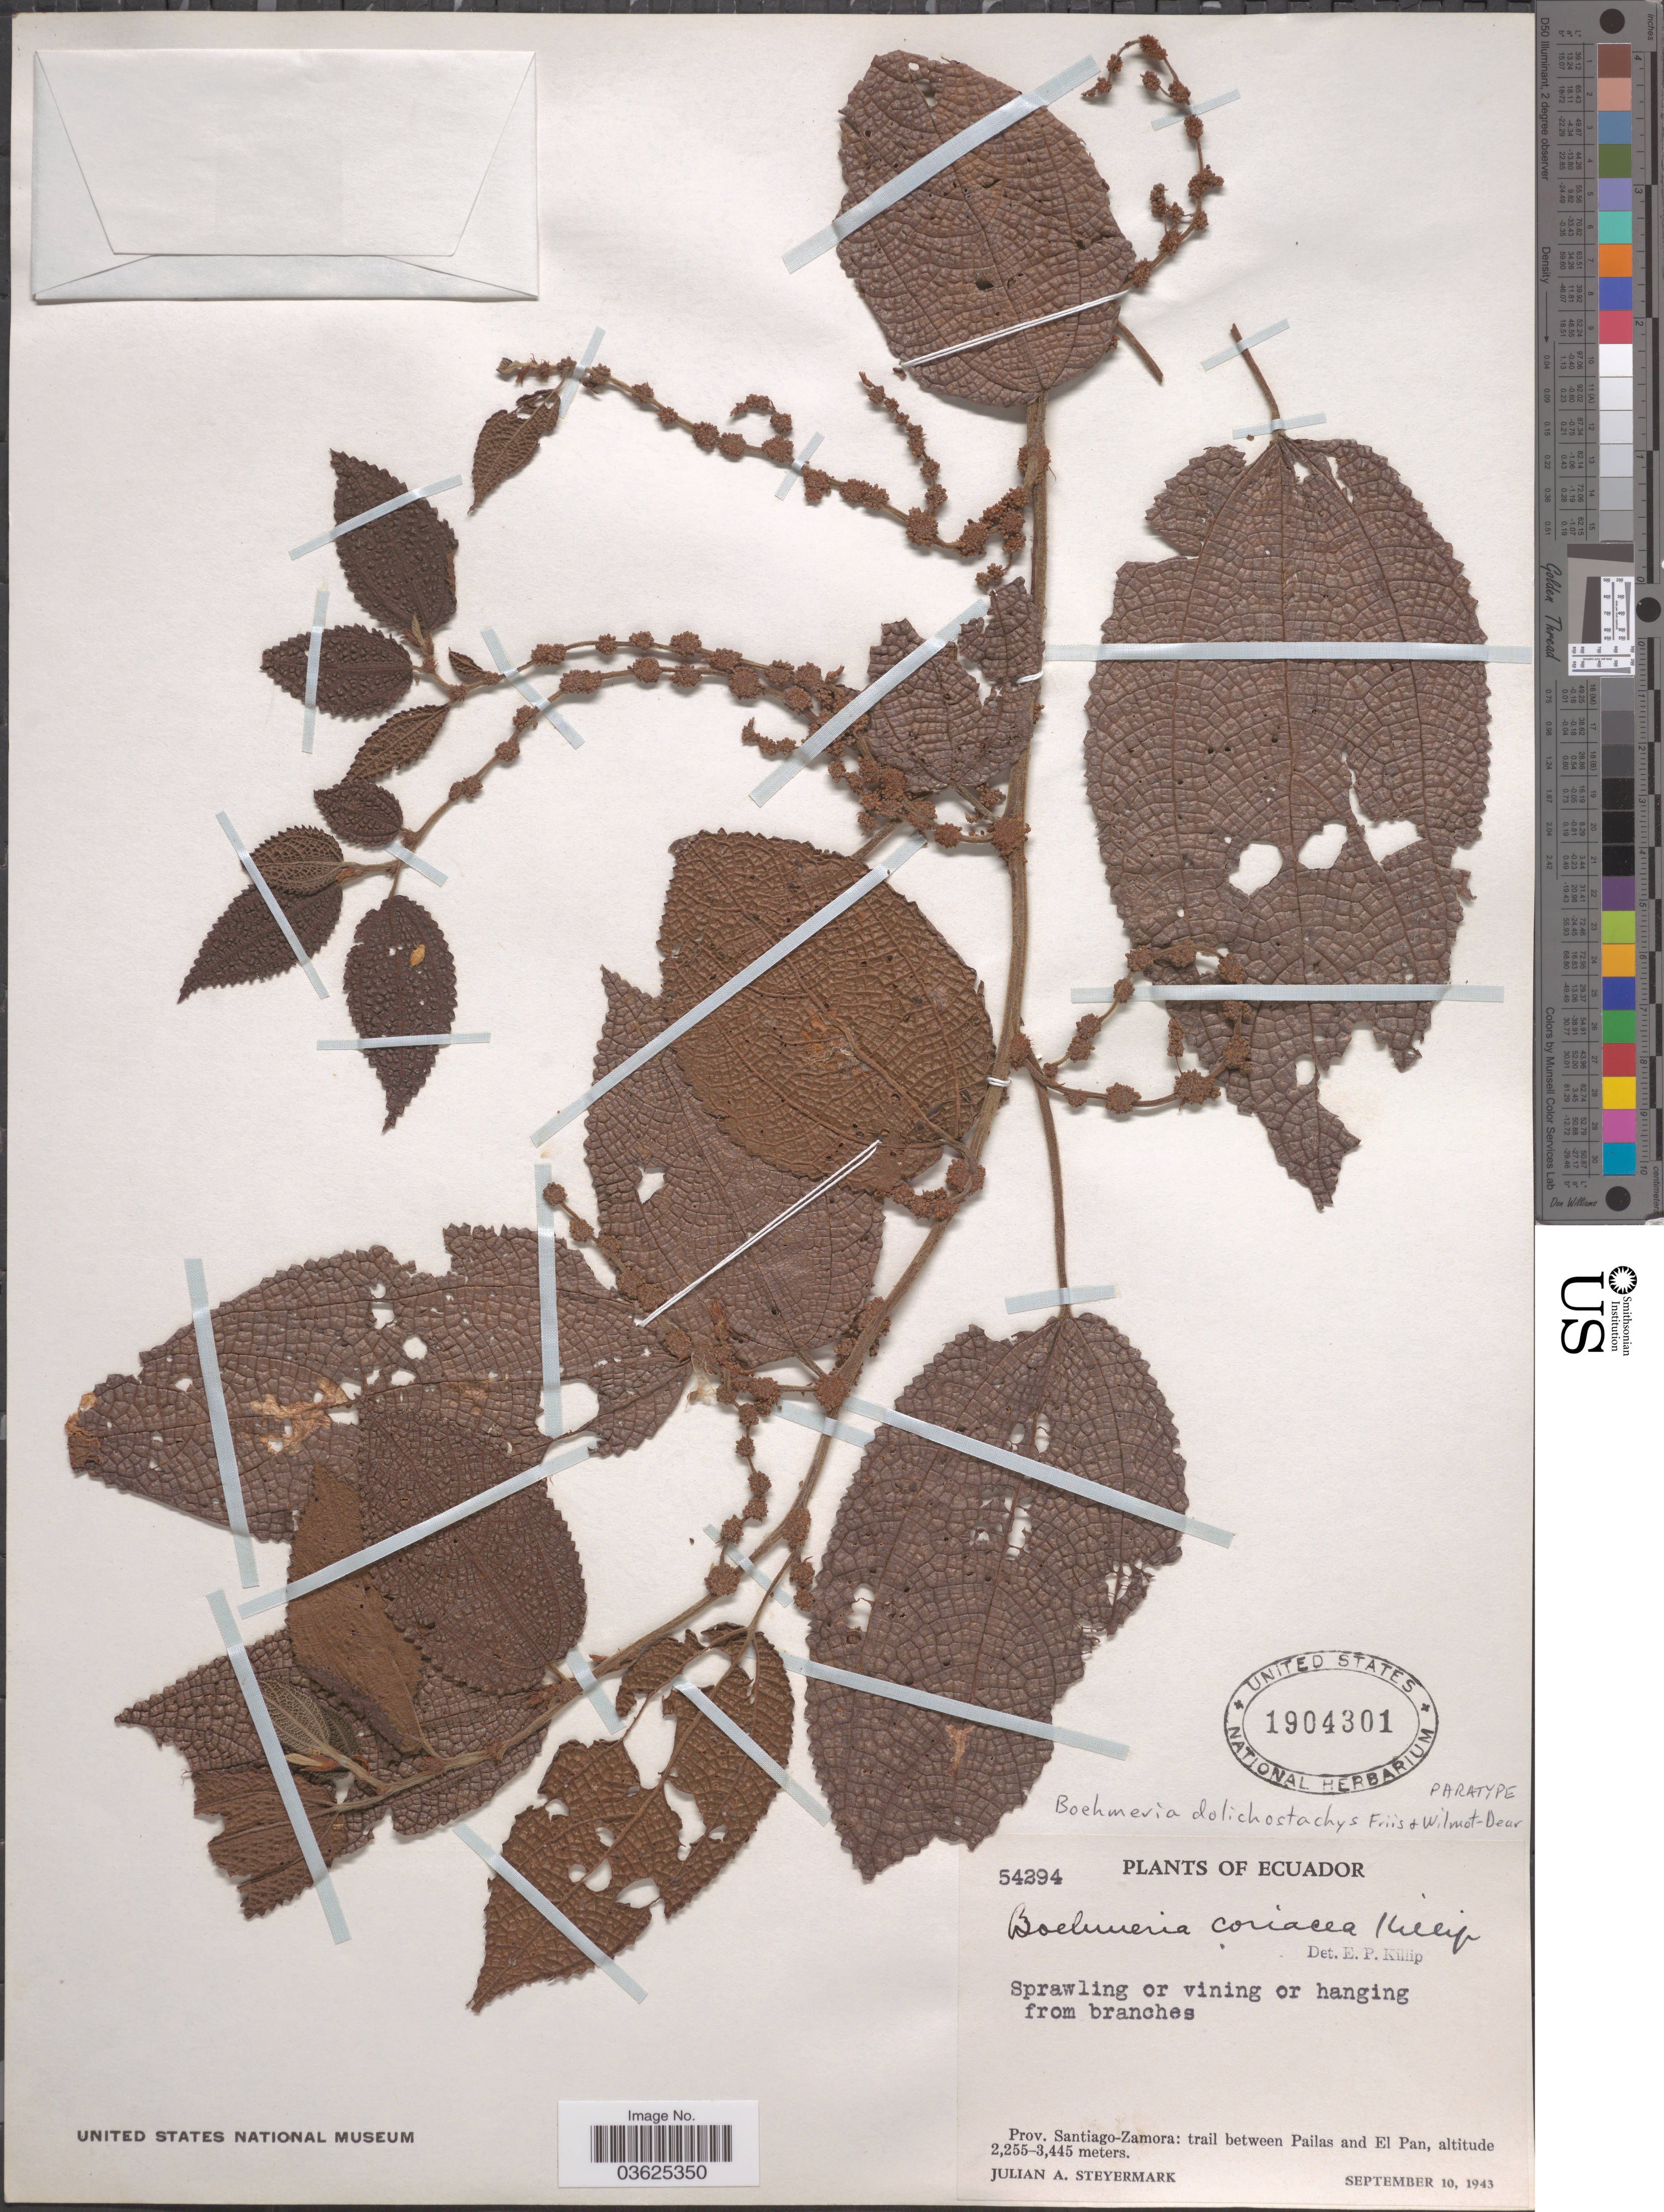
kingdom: Plantae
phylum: Tracheophyta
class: Magnoliopsida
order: Rosales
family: Urticaceae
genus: Boehmeria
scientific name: Boehmeria dolichostachya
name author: W.T. Wang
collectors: J. Steyermark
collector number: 54294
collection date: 1943-09-10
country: Ecuador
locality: Prov. Santiago-Zamora: trail between Pailas and El Pan.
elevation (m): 2255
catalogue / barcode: US 1904301